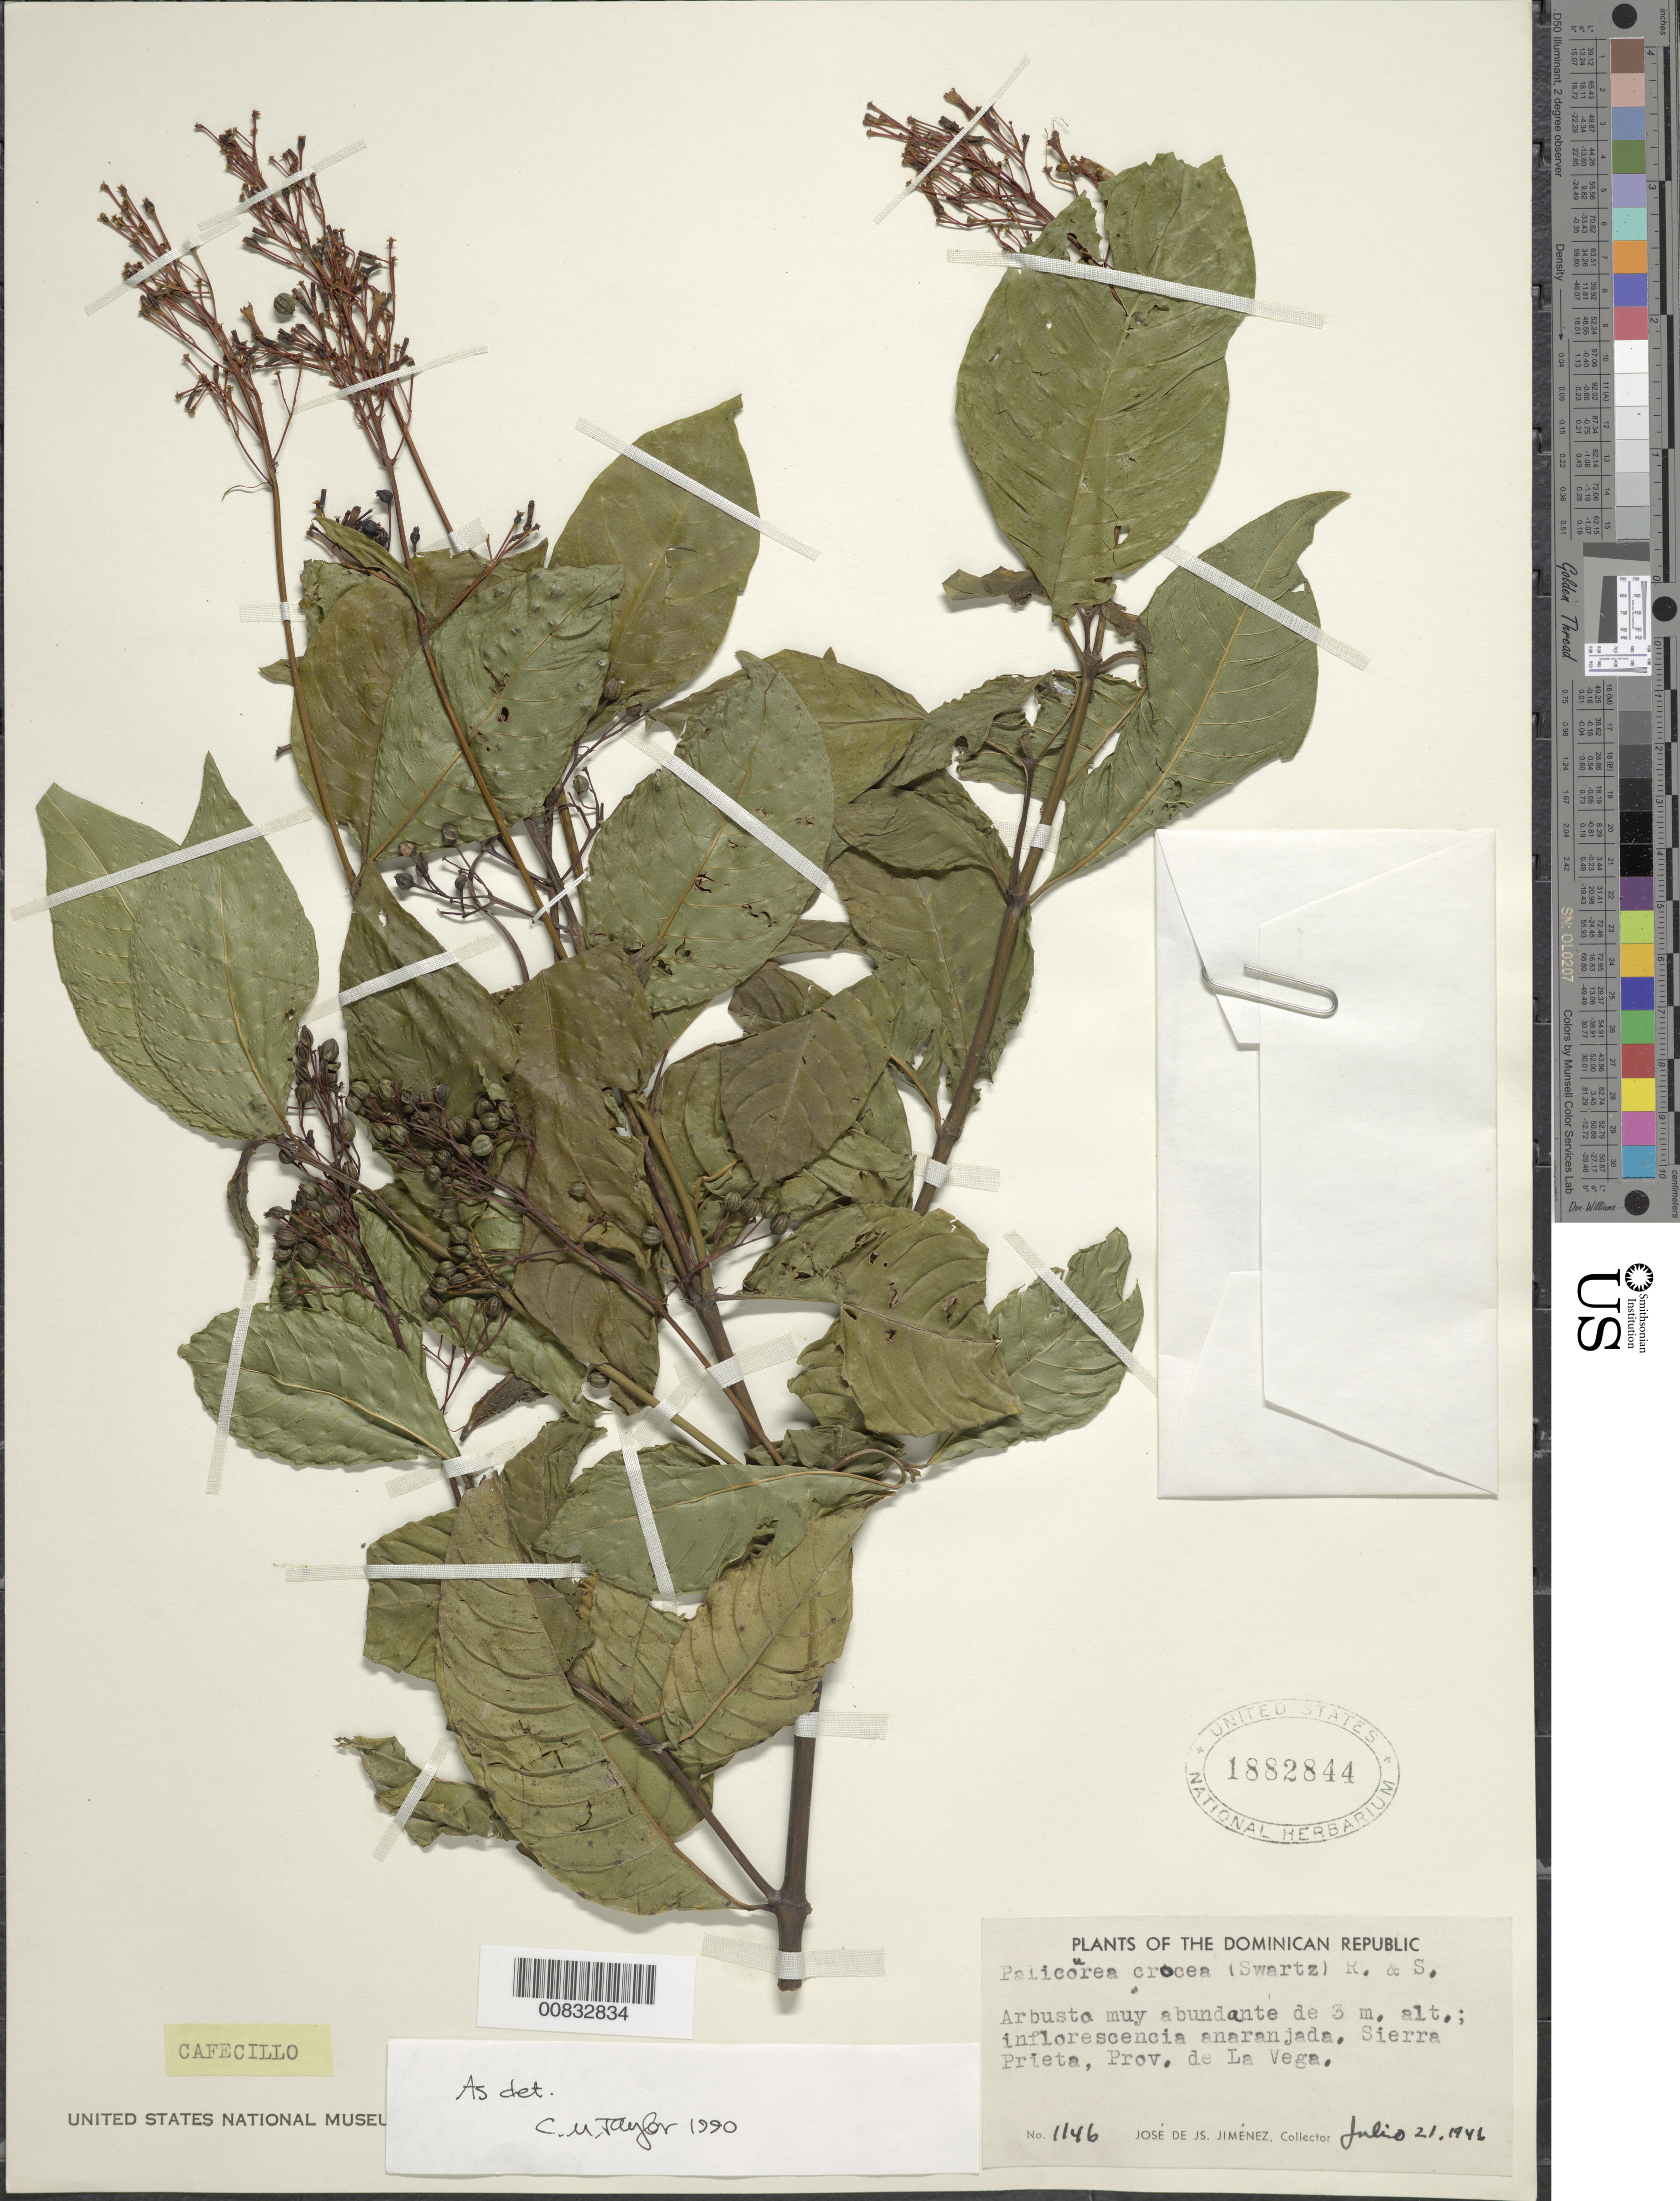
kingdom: Plantae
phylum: Tracheophyta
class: Magnoliopsida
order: Gentianales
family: Rubiaceae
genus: Palicourea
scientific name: Palicourea crocea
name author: (Sw.) Schult.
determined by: Taylor, Charlotte M.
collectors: J. J. Jiménez Almonte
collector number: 1146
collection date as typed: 21 Jul 1946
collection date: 1946-07-21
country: Dominican Republic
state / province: La Vega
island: Hispaniola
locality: Sierra Prieta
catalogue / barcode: US 1882844